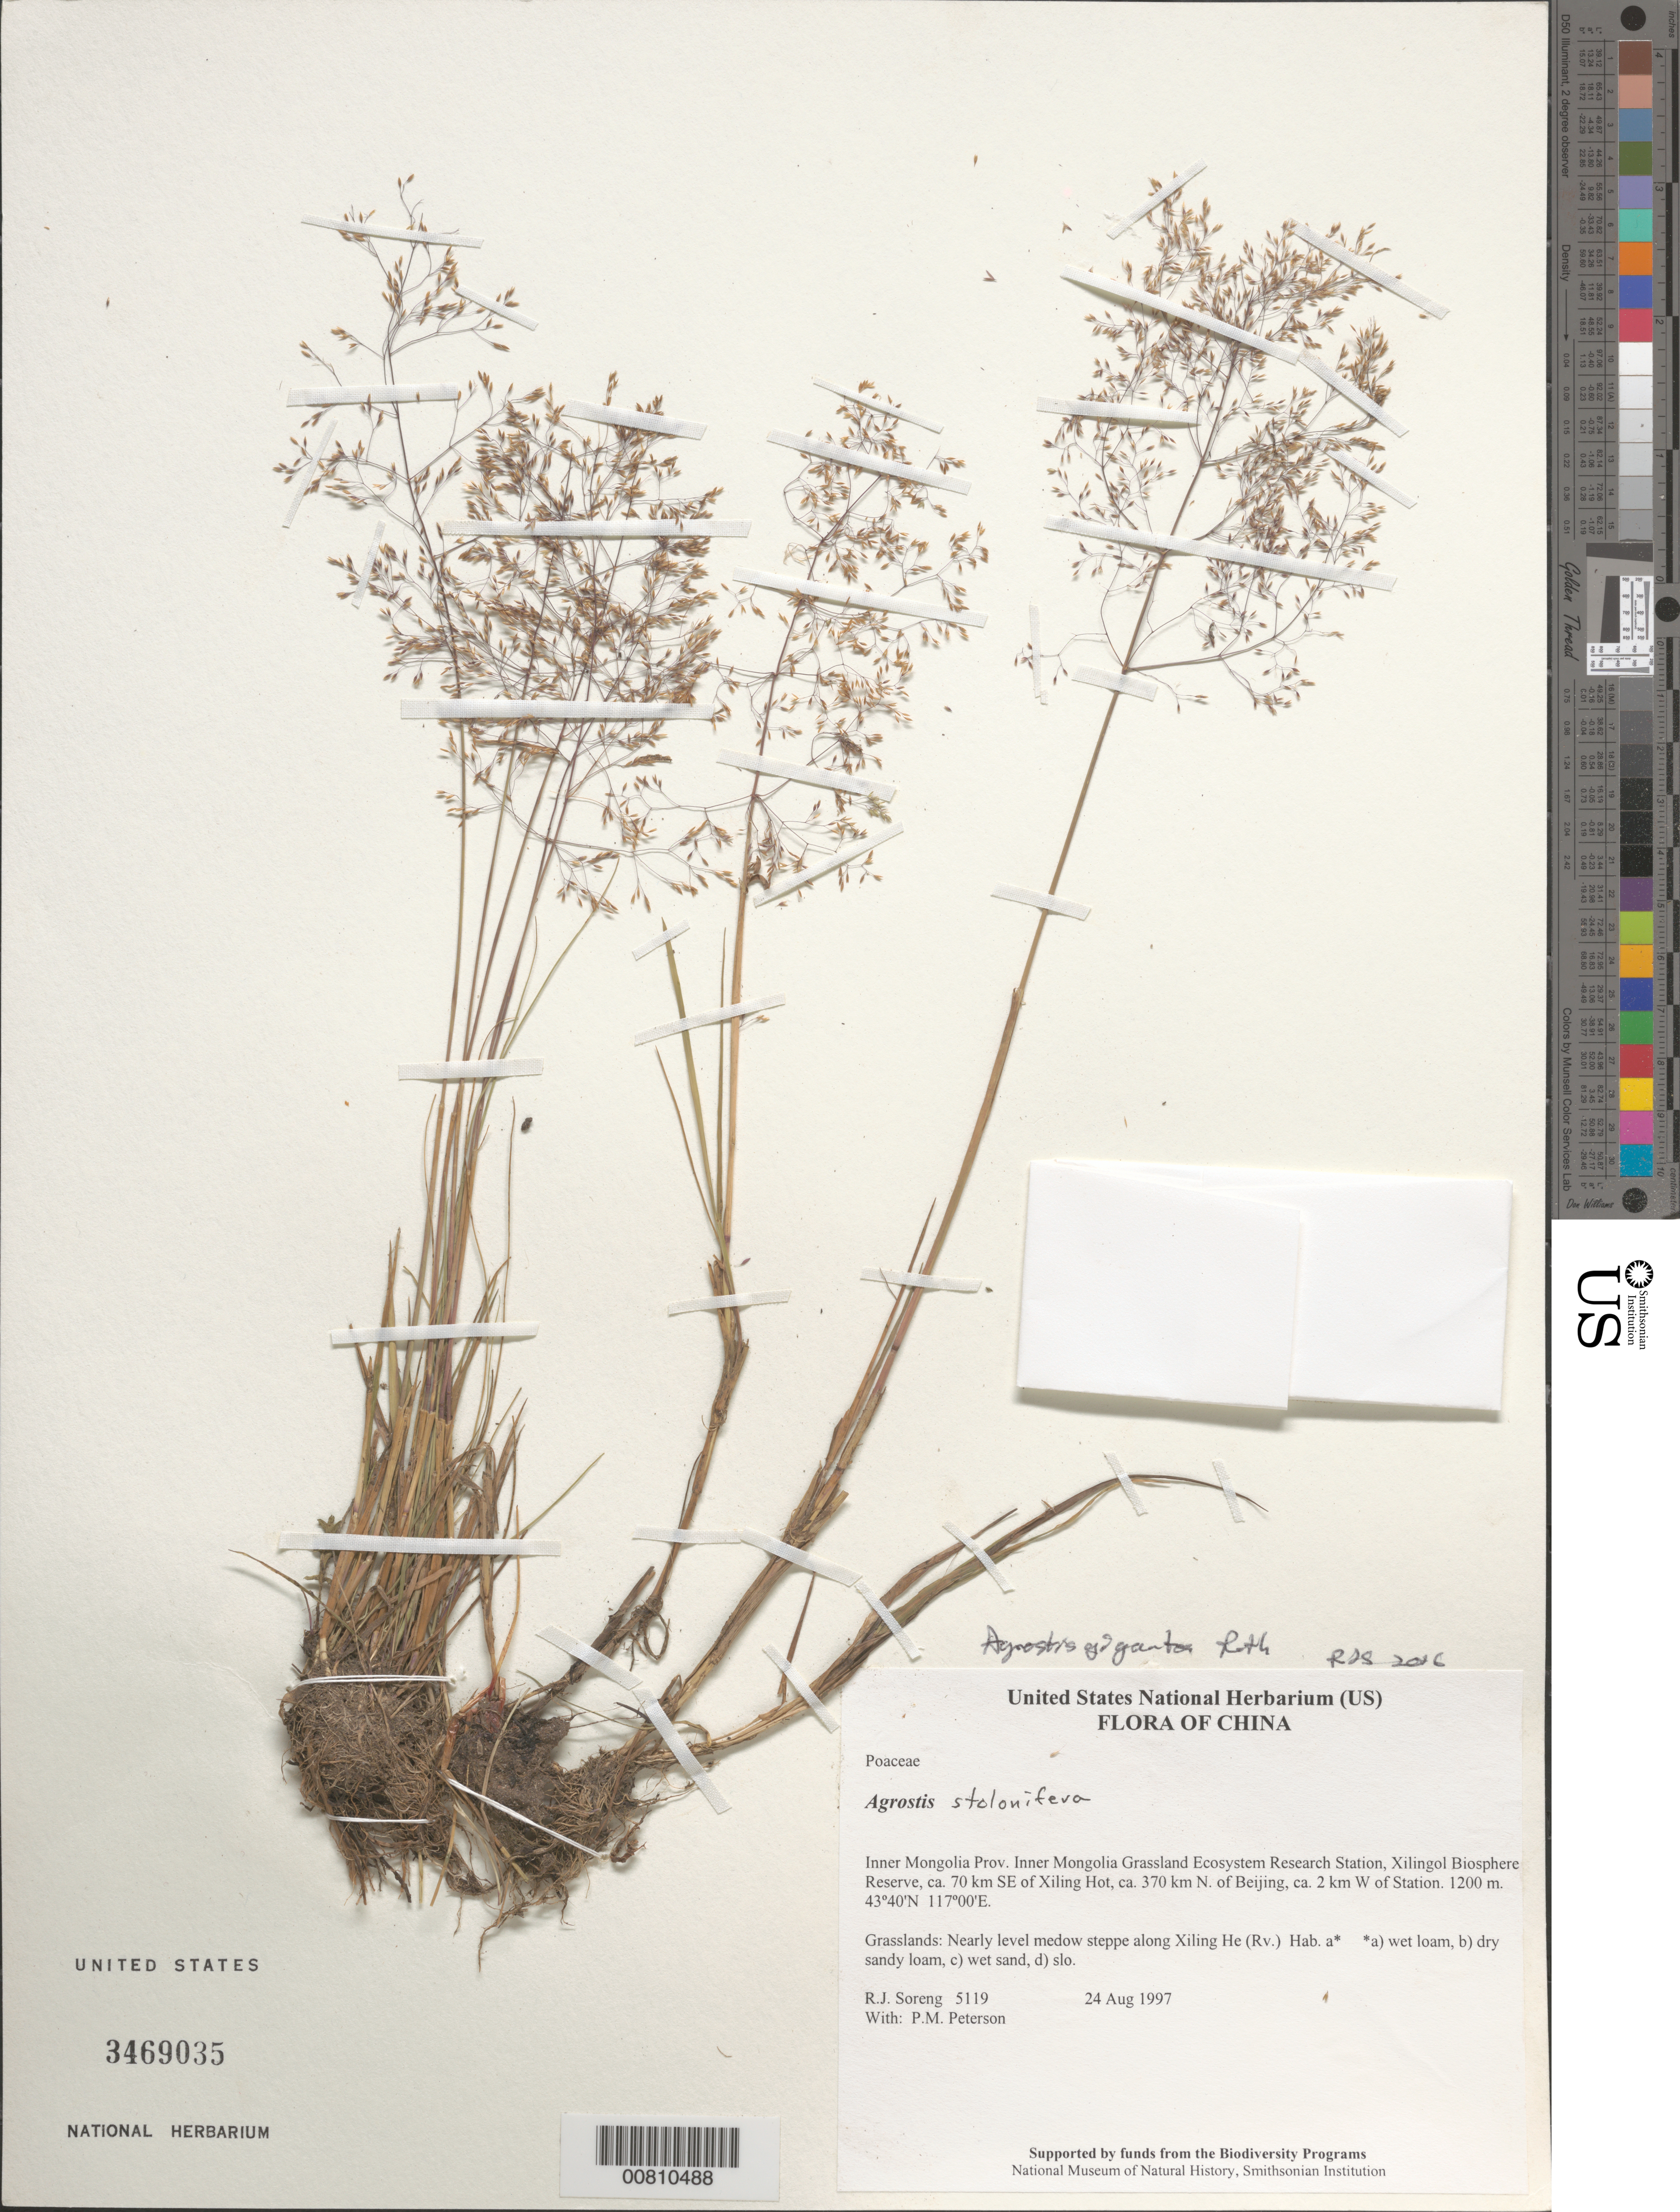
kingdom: Plantae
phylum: Tracheophyta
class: Liliopsida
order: Poales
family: Poaceae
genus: Agrostis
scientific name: Agrostis gigantea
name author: Roth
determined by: Soreng, Robert J., Research Associate (BOT), Smithsonian Institution - National Museum of Natural History (UNITED STATES)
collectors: R. J. Soreng, P. M. Peterson & Zhu Da-hai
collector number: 5119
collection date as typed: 24 Aug 1997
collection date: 1997-08-24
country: China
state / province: Nei Monggol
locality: Inner Mongolia Grassland Ecosystem Research Station, Xilingol Biosphere Reserve, ca. 70 km SE of Xiling Hot, ca. 370 km N. of Beijing, ca. 2 km W of Station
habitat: Grasslands: Nearly level medow steppe along Xiling He (Rv.) Hab. a* *a) wet loam, b) dry sandy loam, c) wet sand, d) slo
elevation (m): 1200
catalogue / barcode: US 3469035